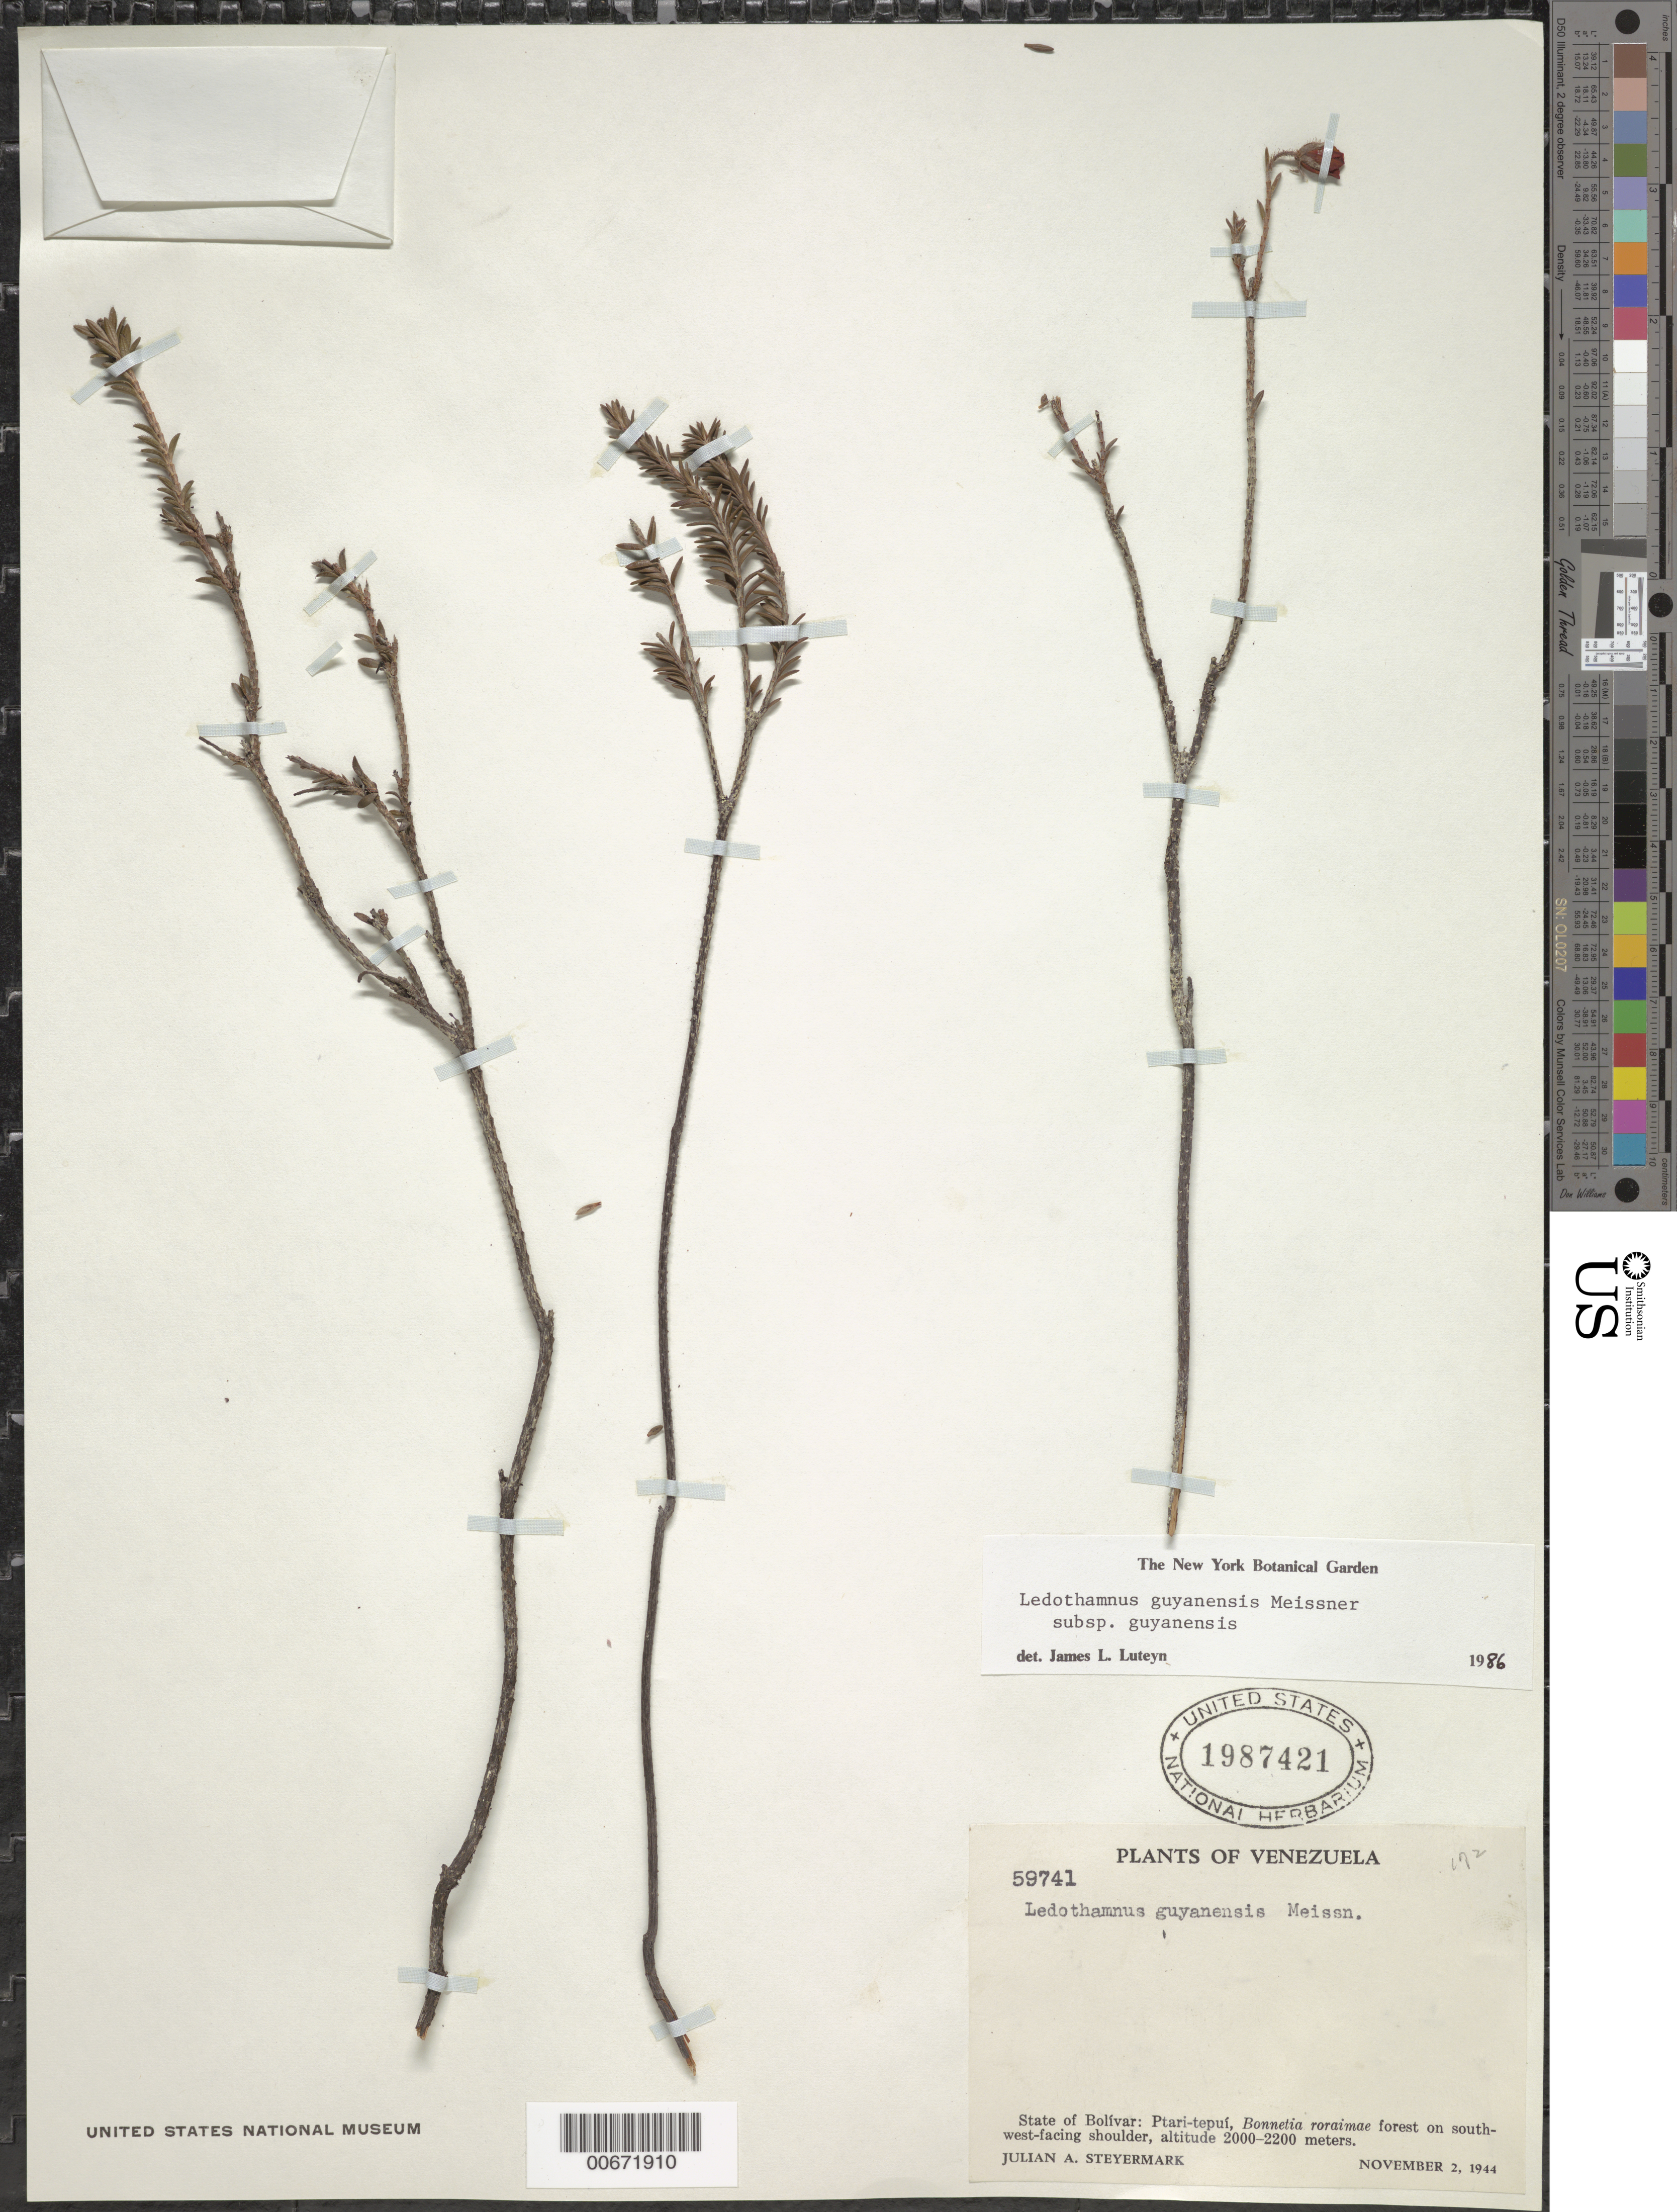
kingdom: Plantae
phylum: Tracheophyta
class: Magnoliopsida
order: Ericales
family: Ericaceae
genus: Ledothamnus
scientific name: Ledothamnus guyanensis subsp. guyanensis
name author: Meisn.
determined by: Luteyn, J. L.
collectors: J. Steyermark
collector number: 59741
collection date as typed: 2-Nov-44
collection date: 1944-11-02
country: Venezuela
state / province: Bolívar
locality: Ptari-tepuí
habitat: Bonnetia roraimae forest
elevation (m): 2000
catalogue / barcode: US 1987421